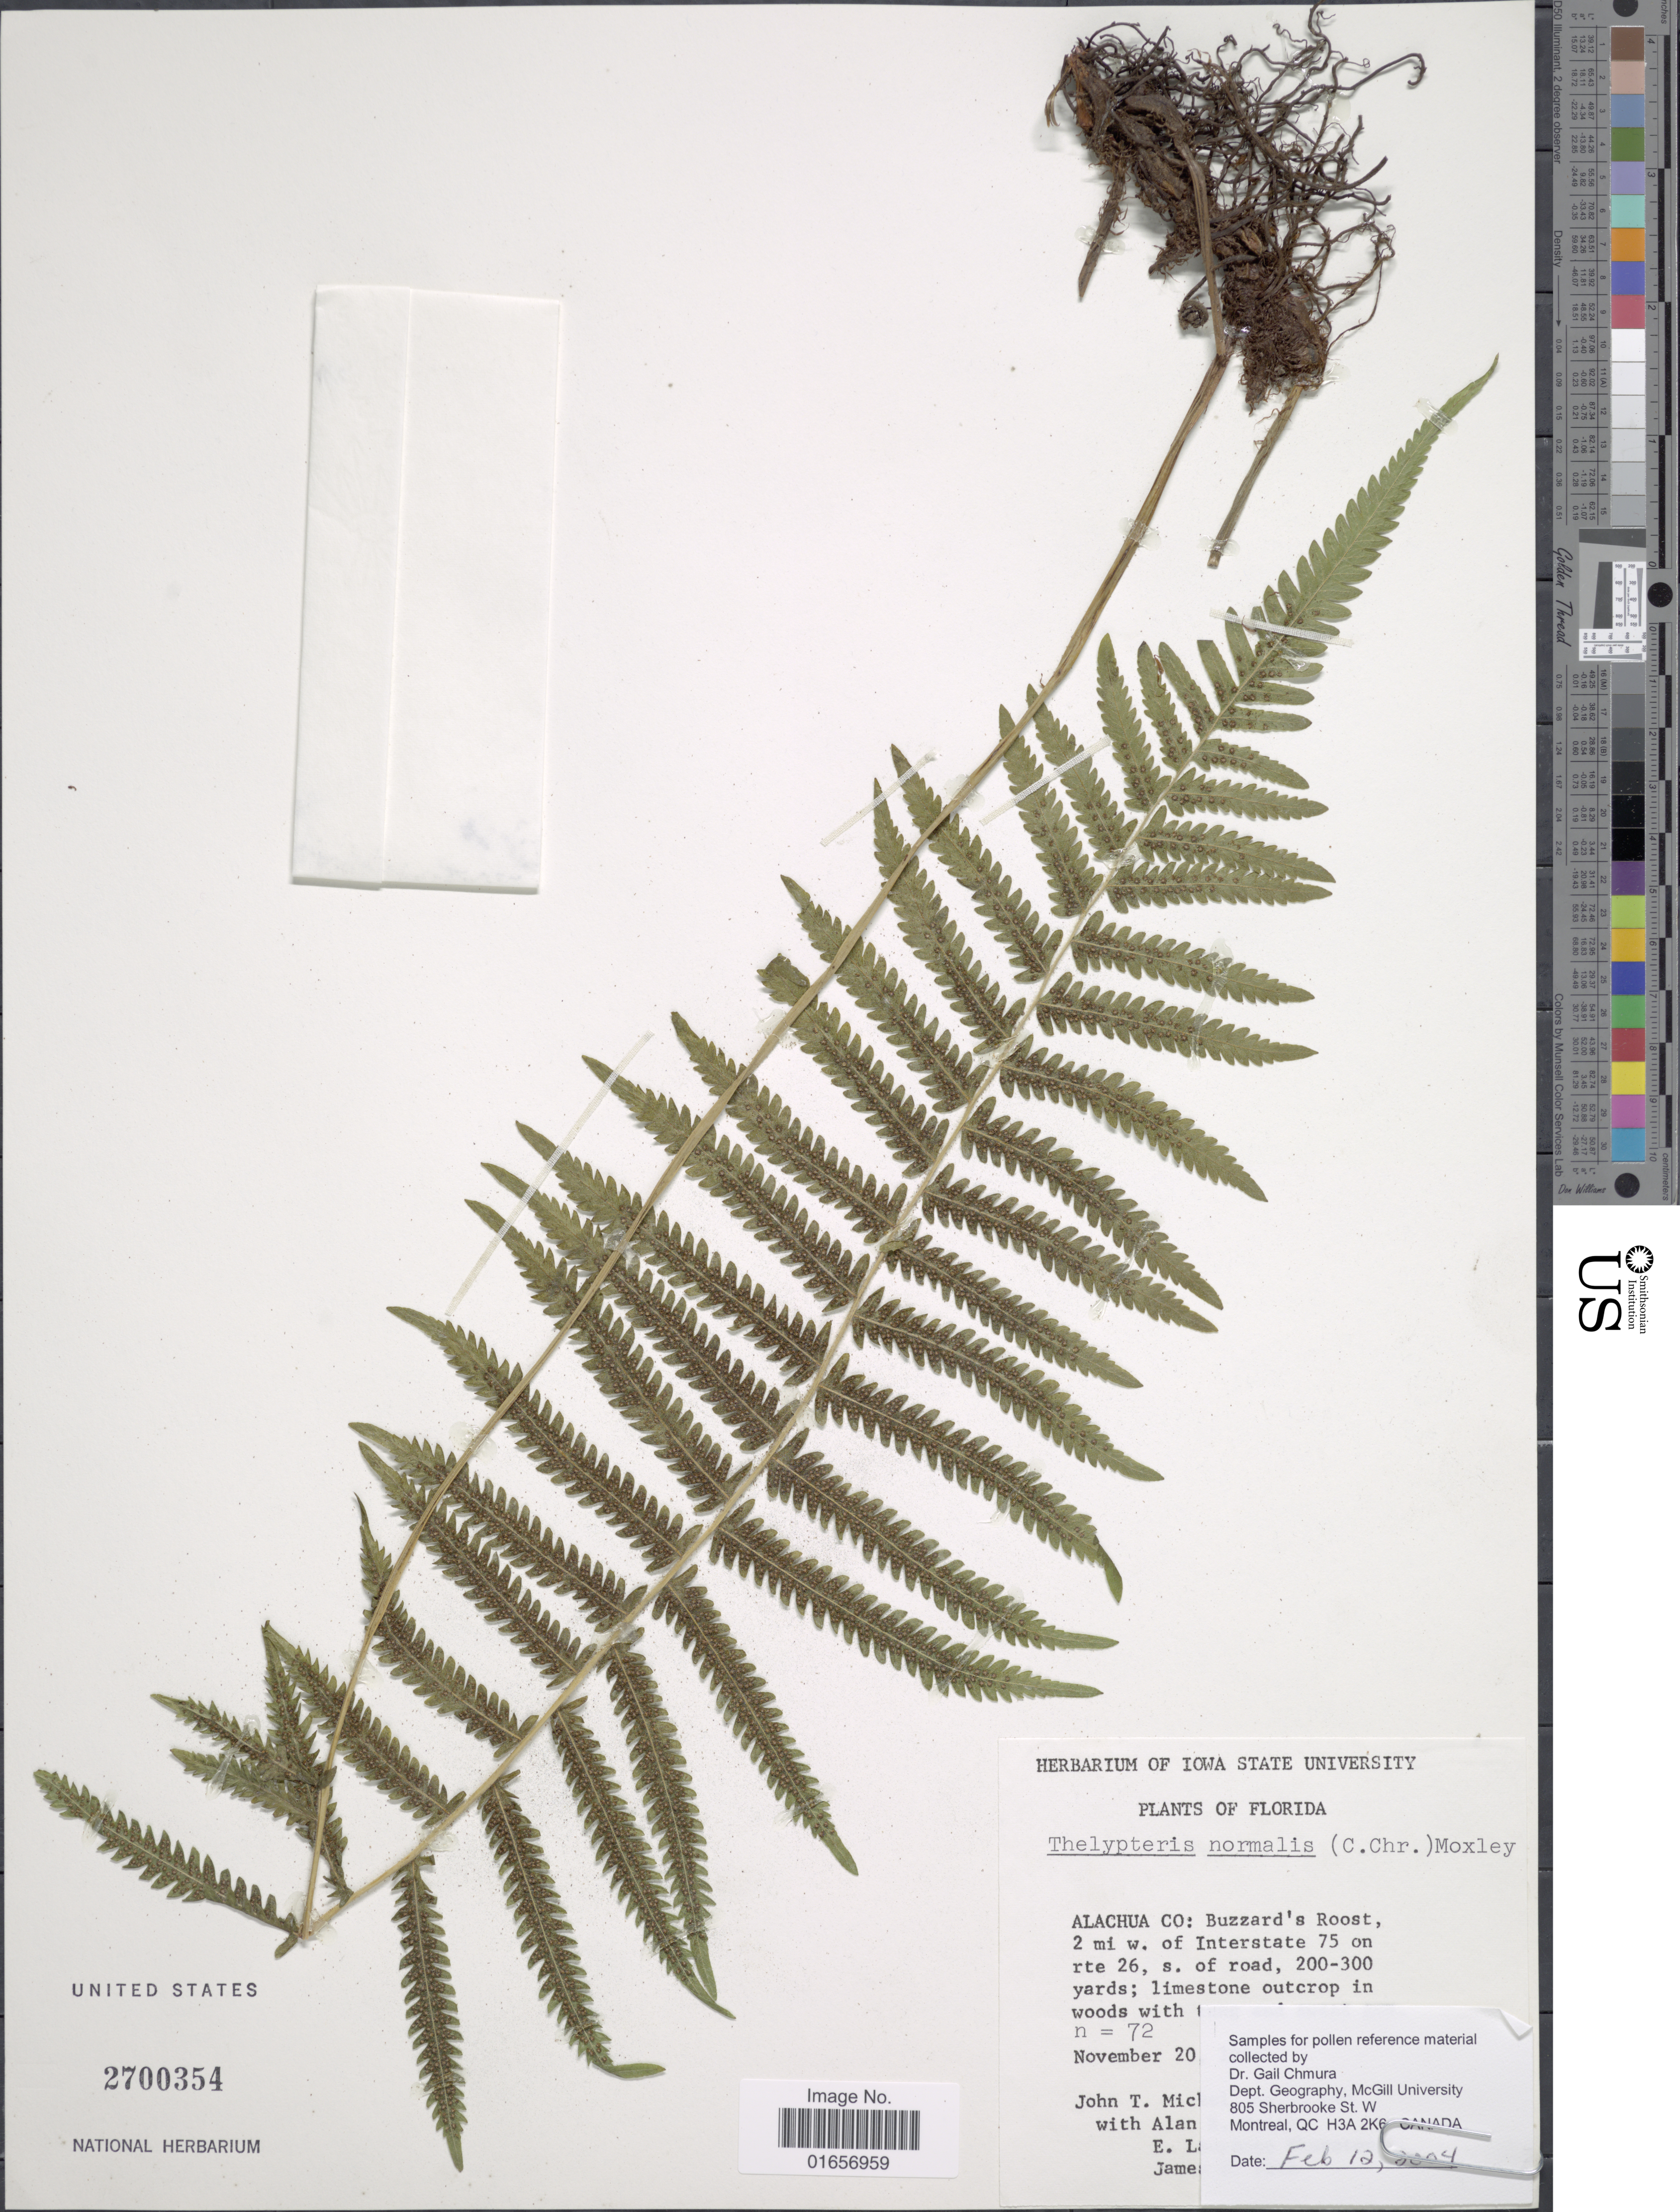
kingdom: Plantae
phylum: Tracheophyta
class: Polypodiopsida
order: Polypodiales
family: Thelypteridaceae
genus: Christella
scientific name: Christella kunthii comb. ined.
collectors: J. Mickel, -. Alan & E. L.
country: United States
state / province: Florida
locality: Alachua Co: Buzzard's Roost, 2 mi w. of Interstate 75 on rte 26, s. of road,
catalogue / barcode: US 2700354